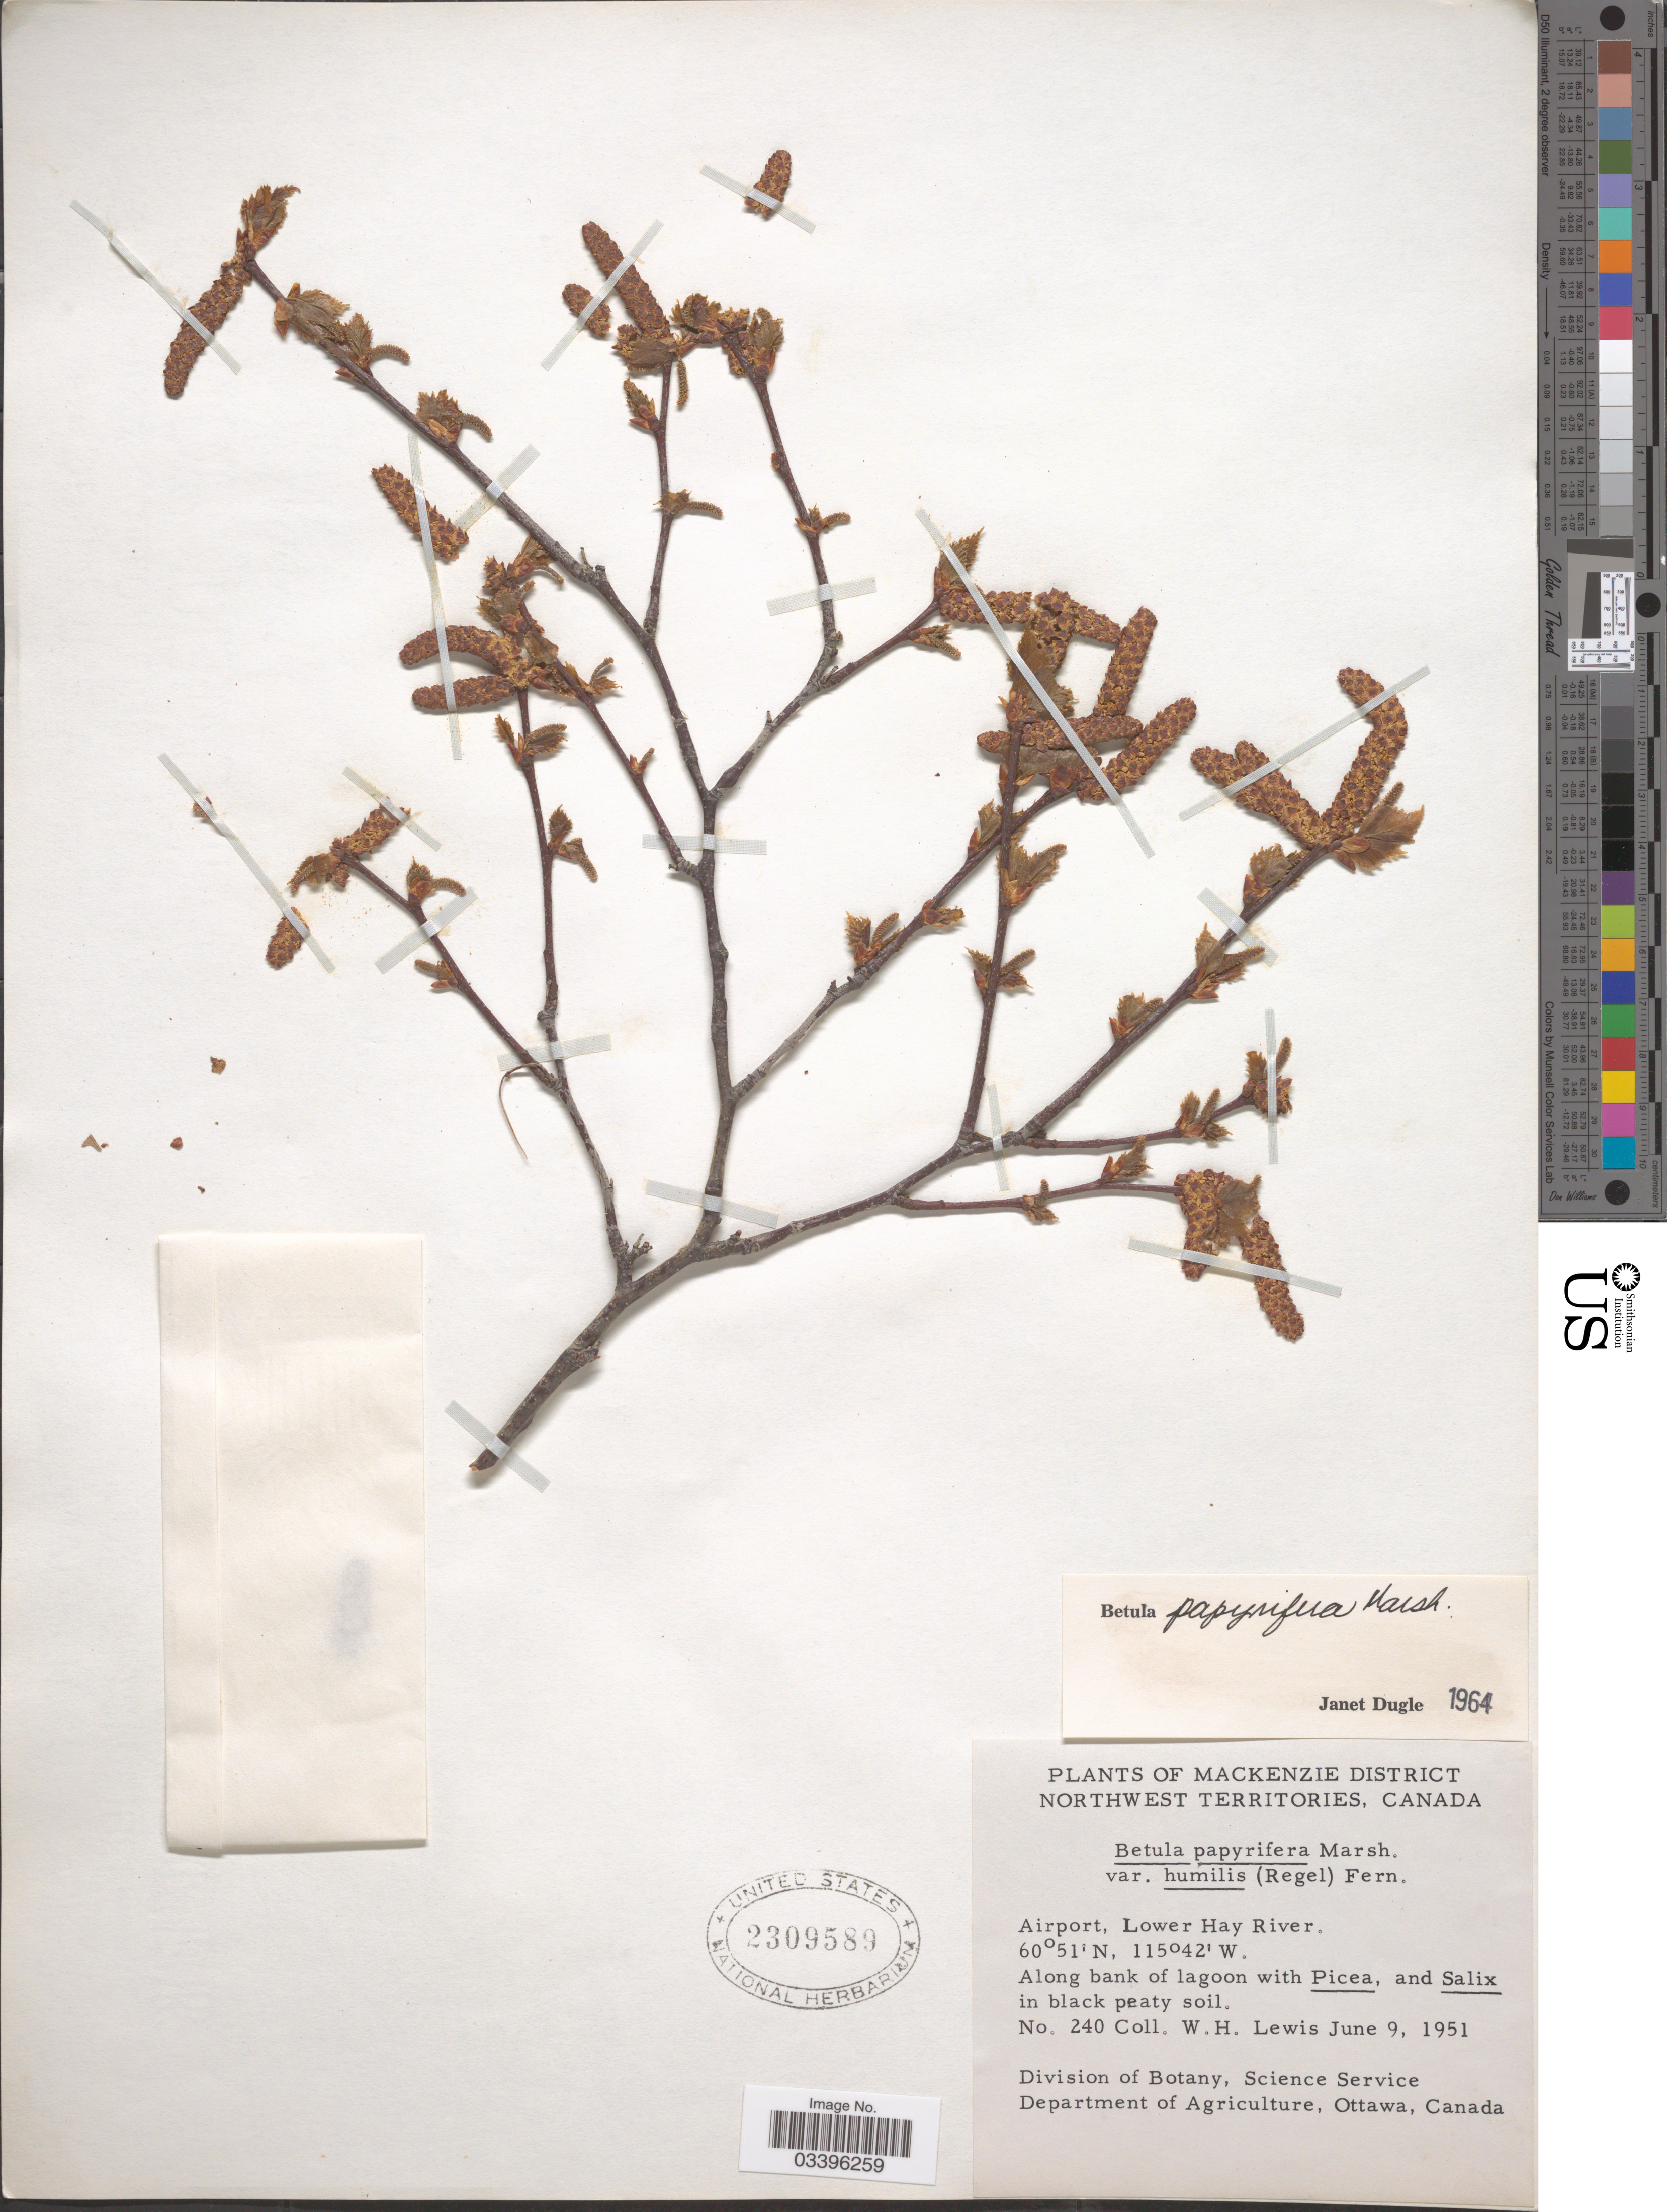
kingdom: Plantae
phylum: Tracheophyta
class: Magnoliopsida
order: Fagales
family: Betulaceae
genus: Betula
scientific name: Betula papyrifera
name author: Marshall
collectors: W. H. Lewis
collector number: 240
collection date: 1951-06-09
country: Canada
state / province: Northwest Territories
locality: Mackenzie District, Airport, Lower Hay River.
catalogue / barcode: US 2309589